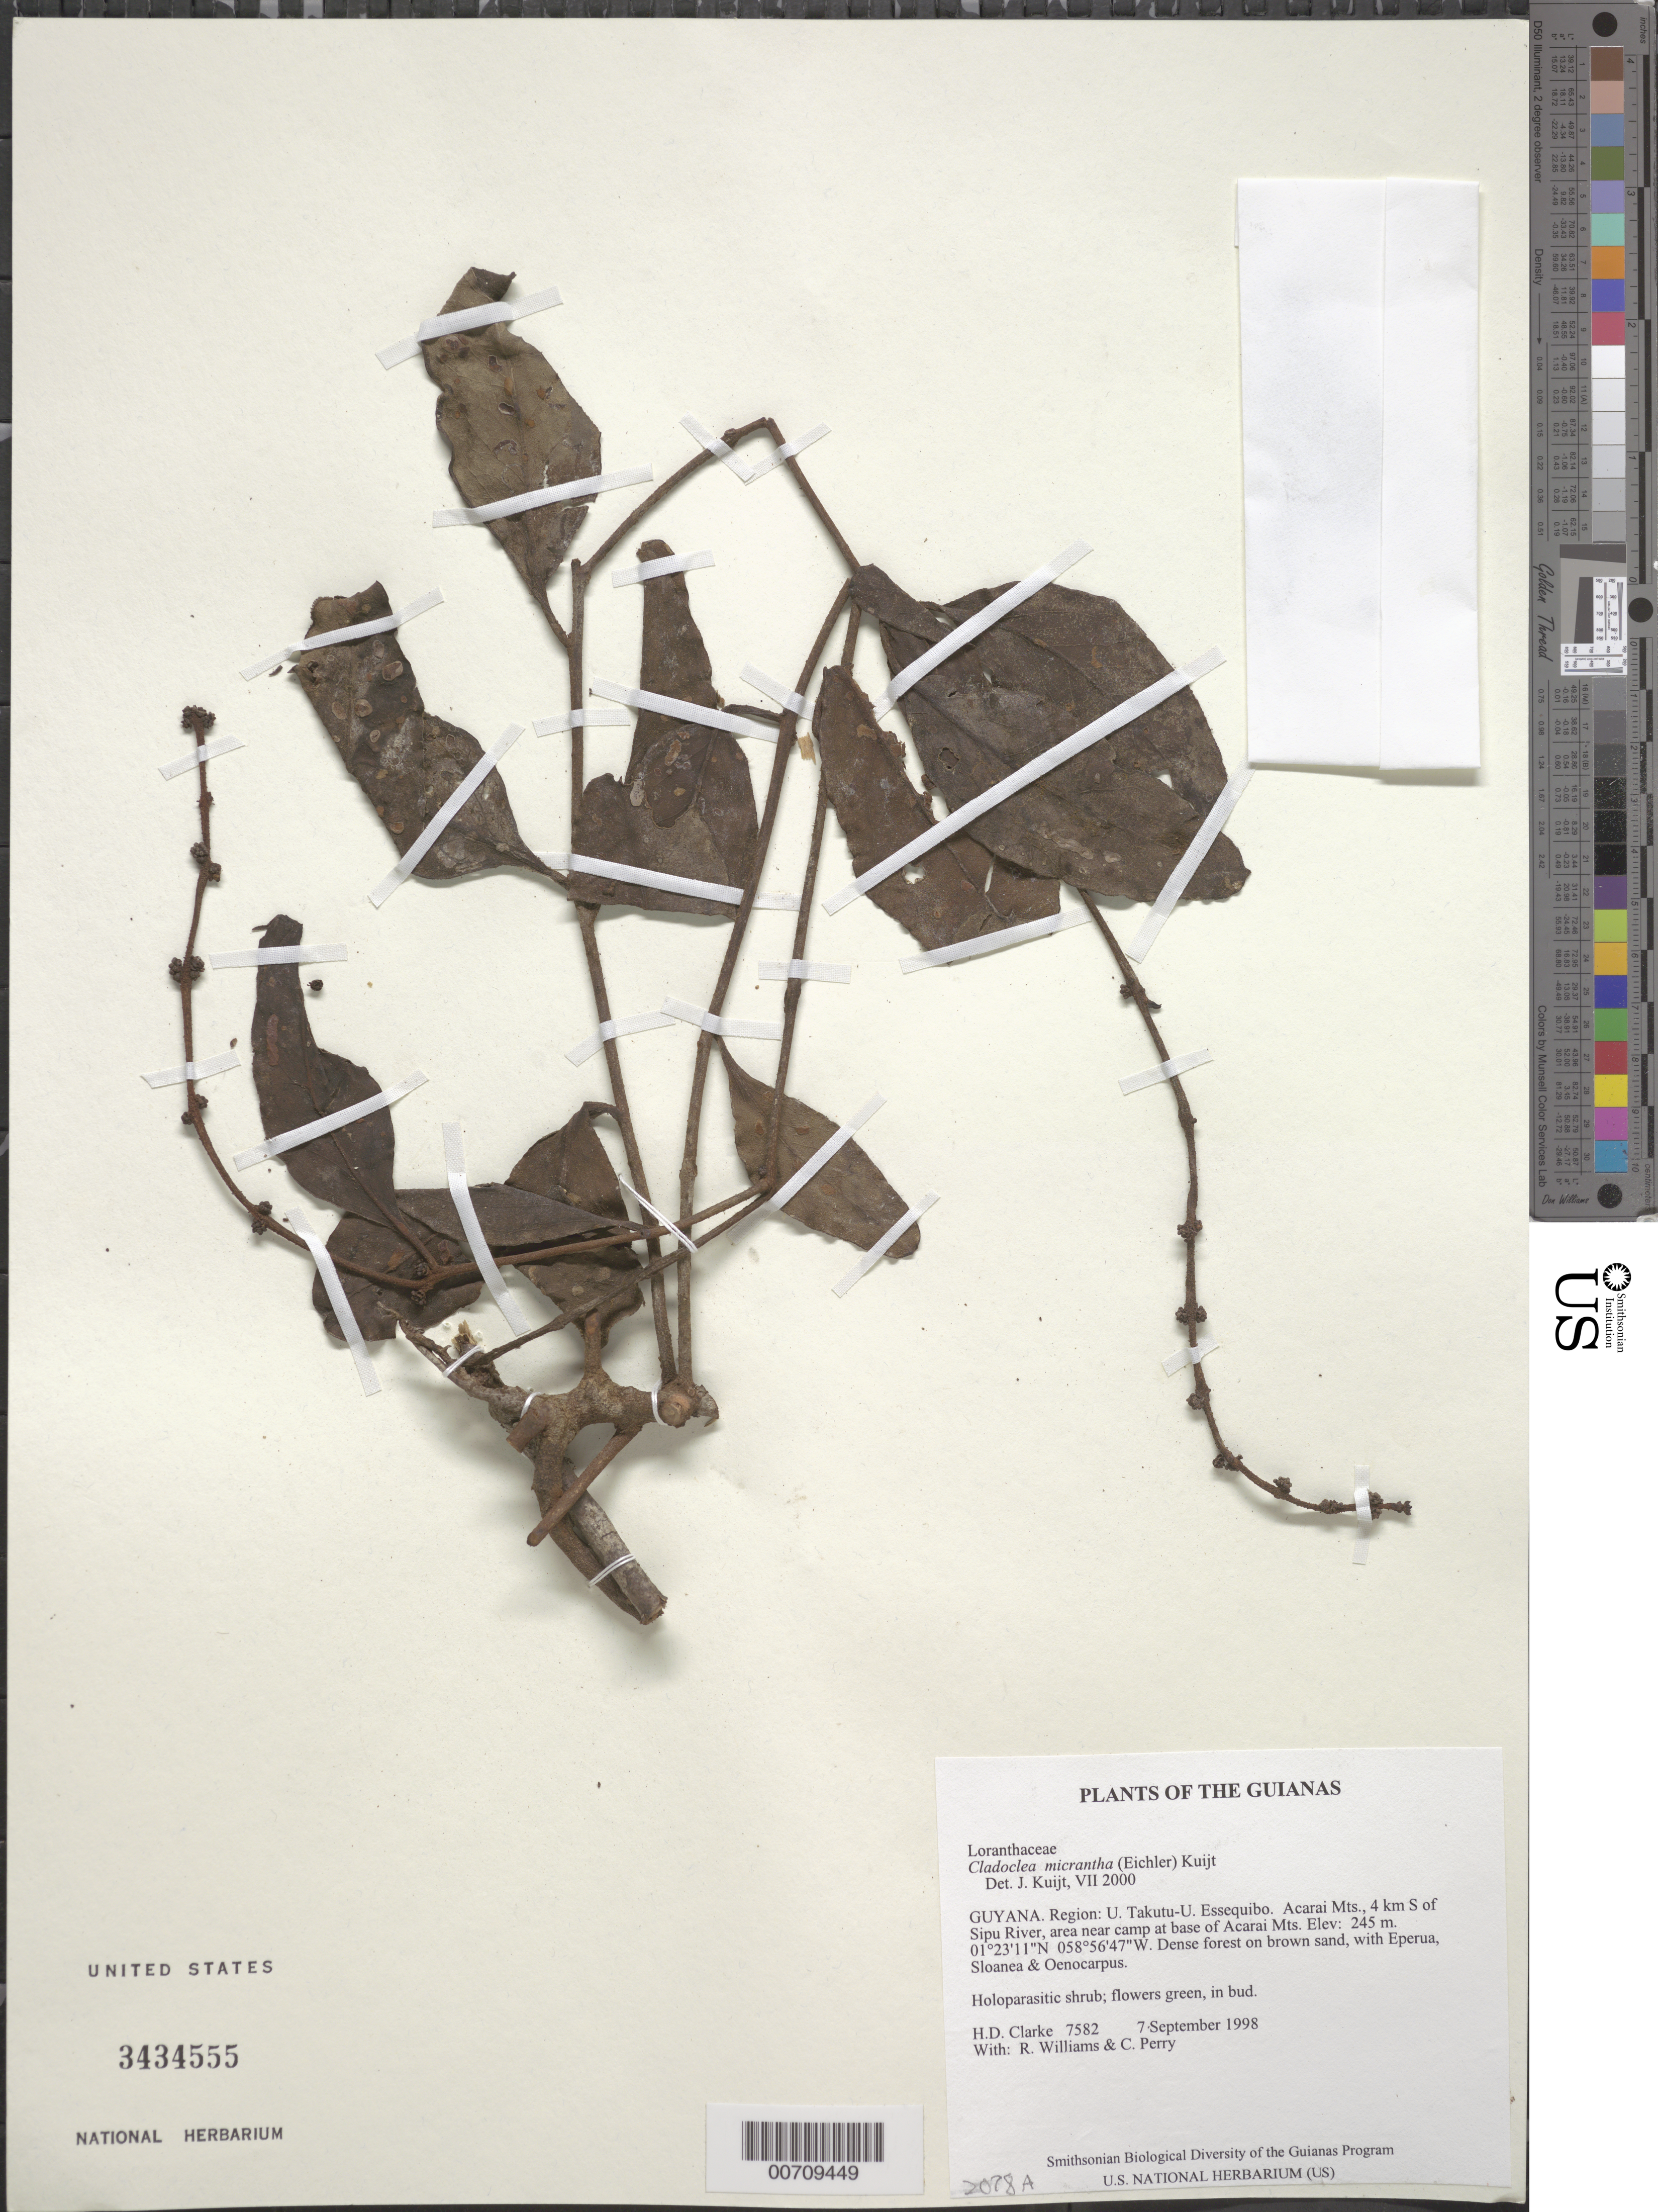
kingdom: Plantae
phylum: Tracheophyta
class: Magnoliopsida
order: Santalales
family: Loranthaceae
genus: Cladocolea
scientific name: Cladocolea micrantha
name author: (Eichler) Kuijt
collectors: H. D. Clarke, R. Williams & C. Perry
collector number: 7582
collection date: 1998-09-07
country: Guyana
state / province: U. Takutu-U. Essequibo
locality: Region: U. Takutu- U. Essequibo. Acarai Mts., 4 km S of Sipu River, area near camp at base of Acarai Mts.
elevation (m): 245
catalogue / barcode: US 3434555